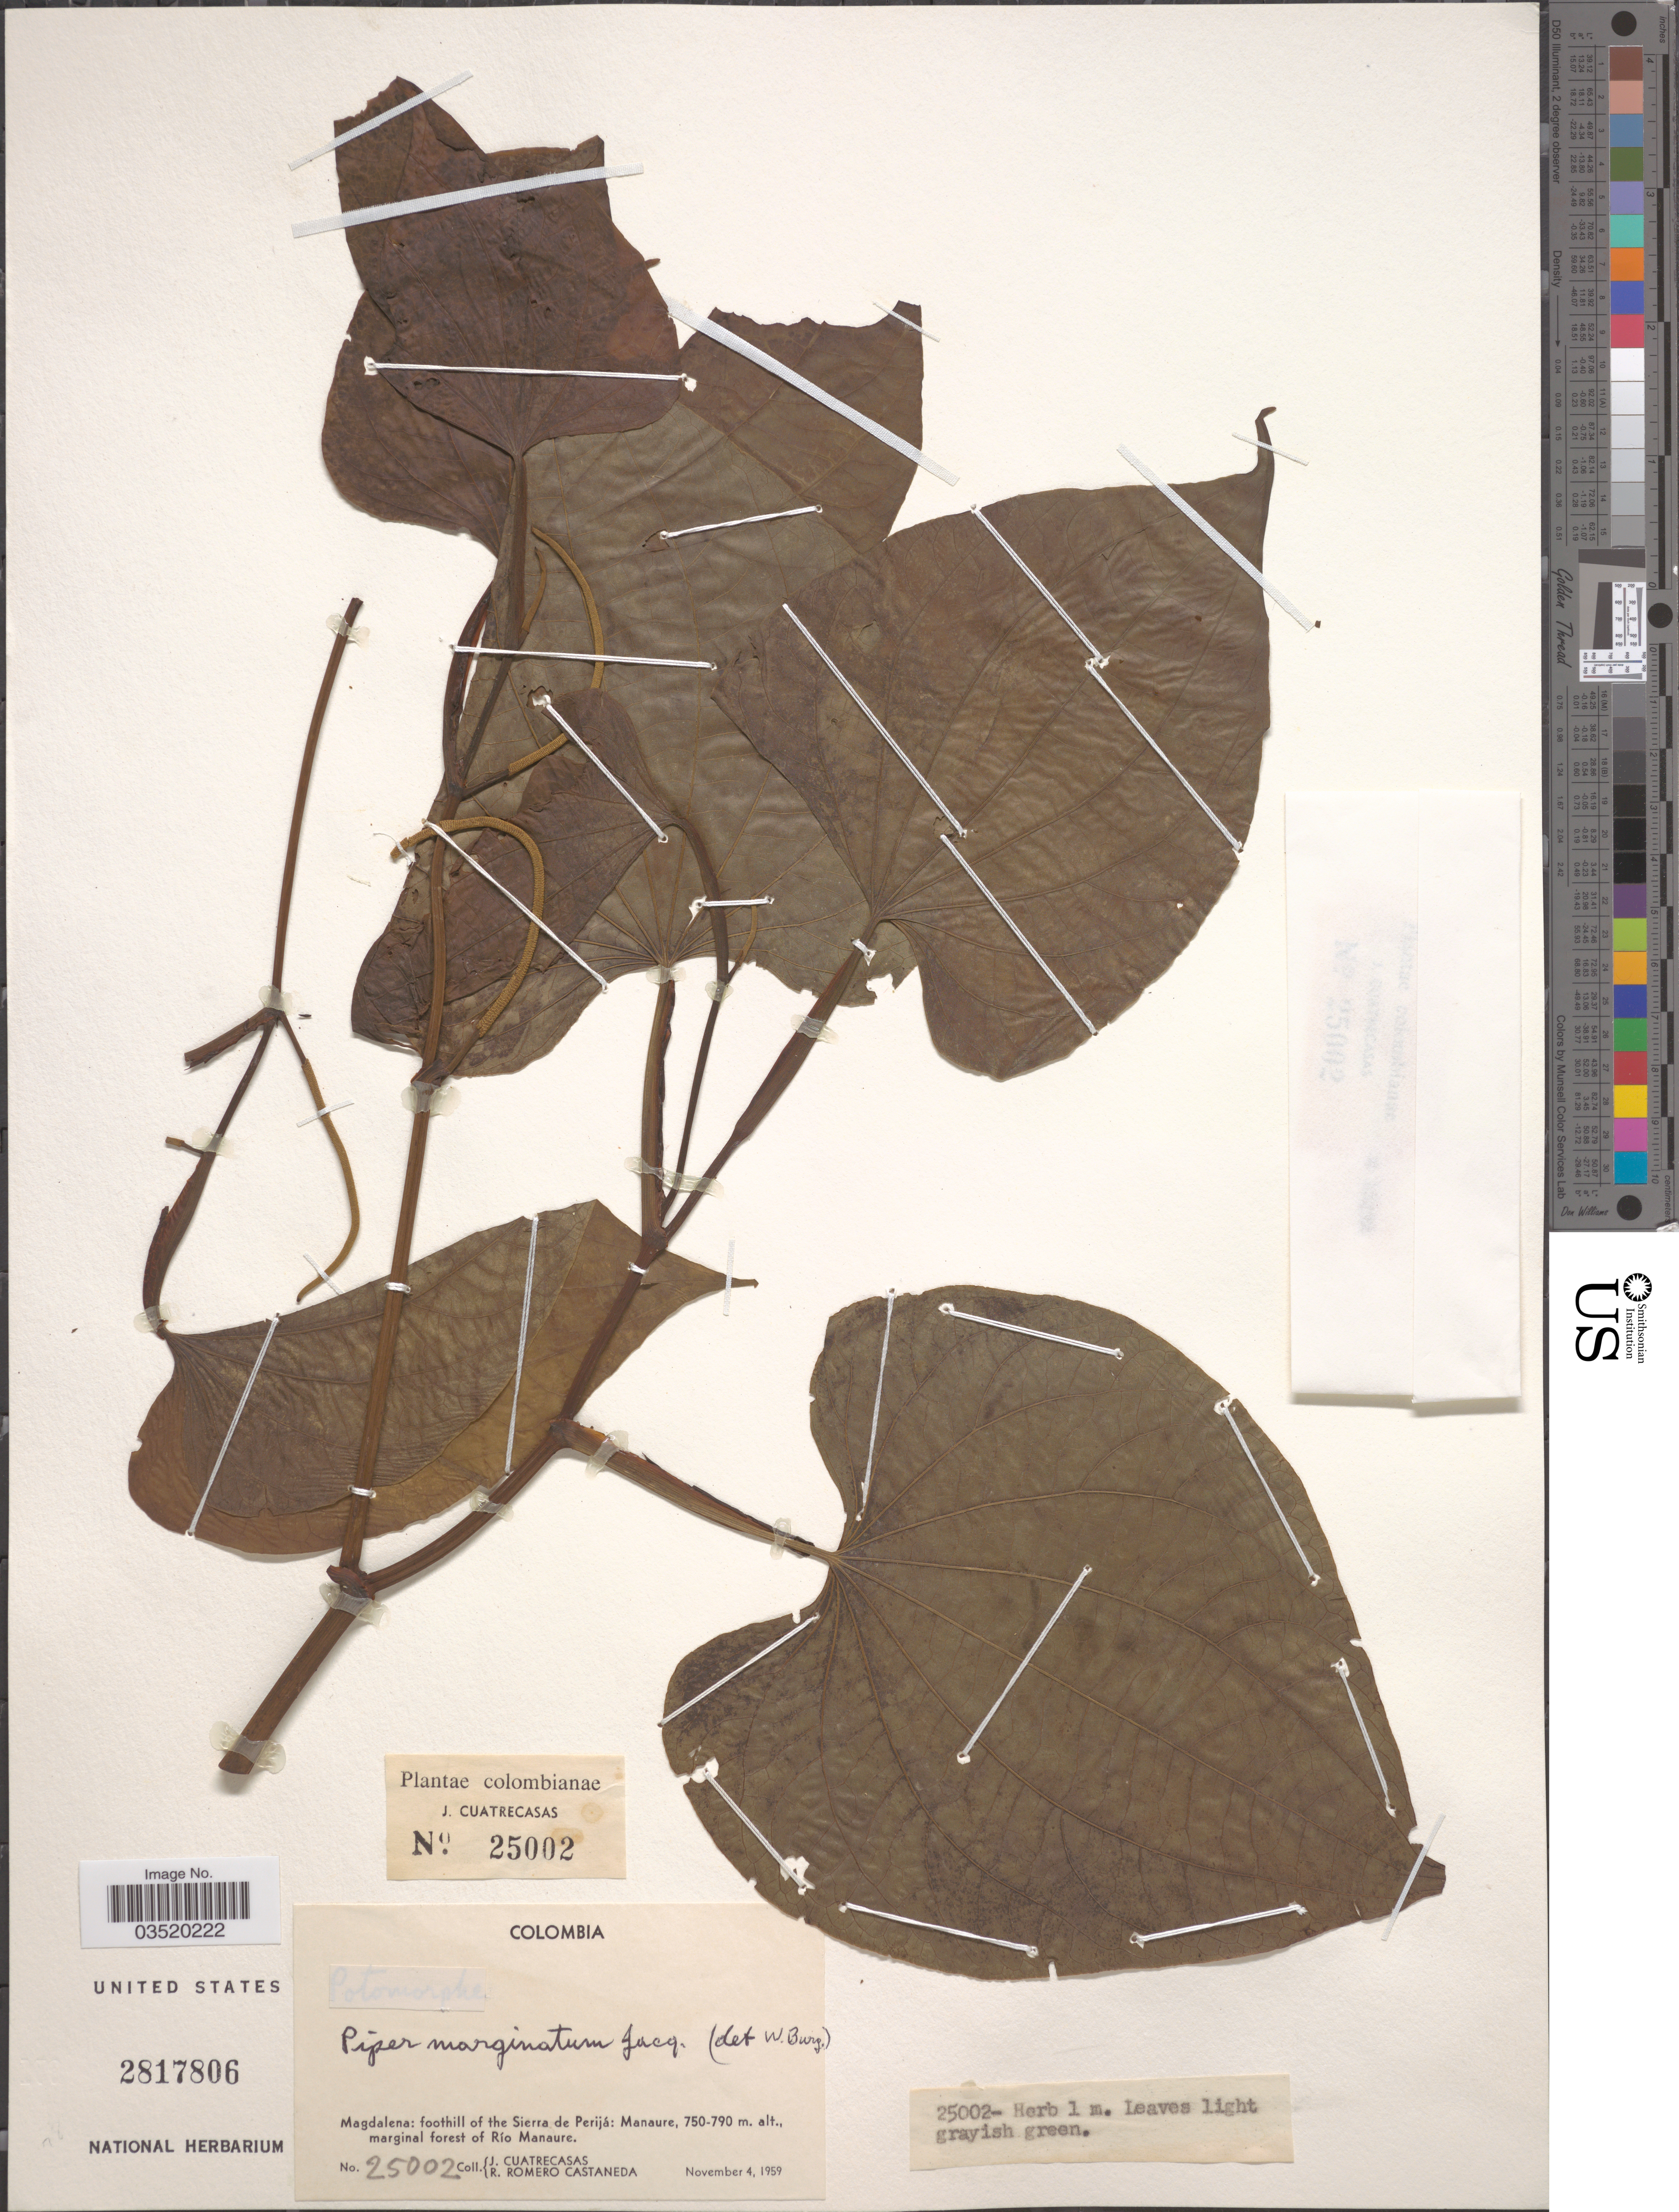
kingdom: Plantae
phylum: Tracheophyta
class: Magnoliopsida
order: Piperales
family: Piperaceae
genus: Piper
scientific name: Piper marginatum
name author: Jacq.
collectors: J. Cuatrecasas & R. Romero Castañeda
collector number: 25002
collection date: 1959-11-04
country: Colombia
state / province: Magdalena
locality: Foothill of the Sierra de Perijá: Manaure, marginal forest of Río Manaure.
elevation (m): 750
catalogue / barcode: US 2817806